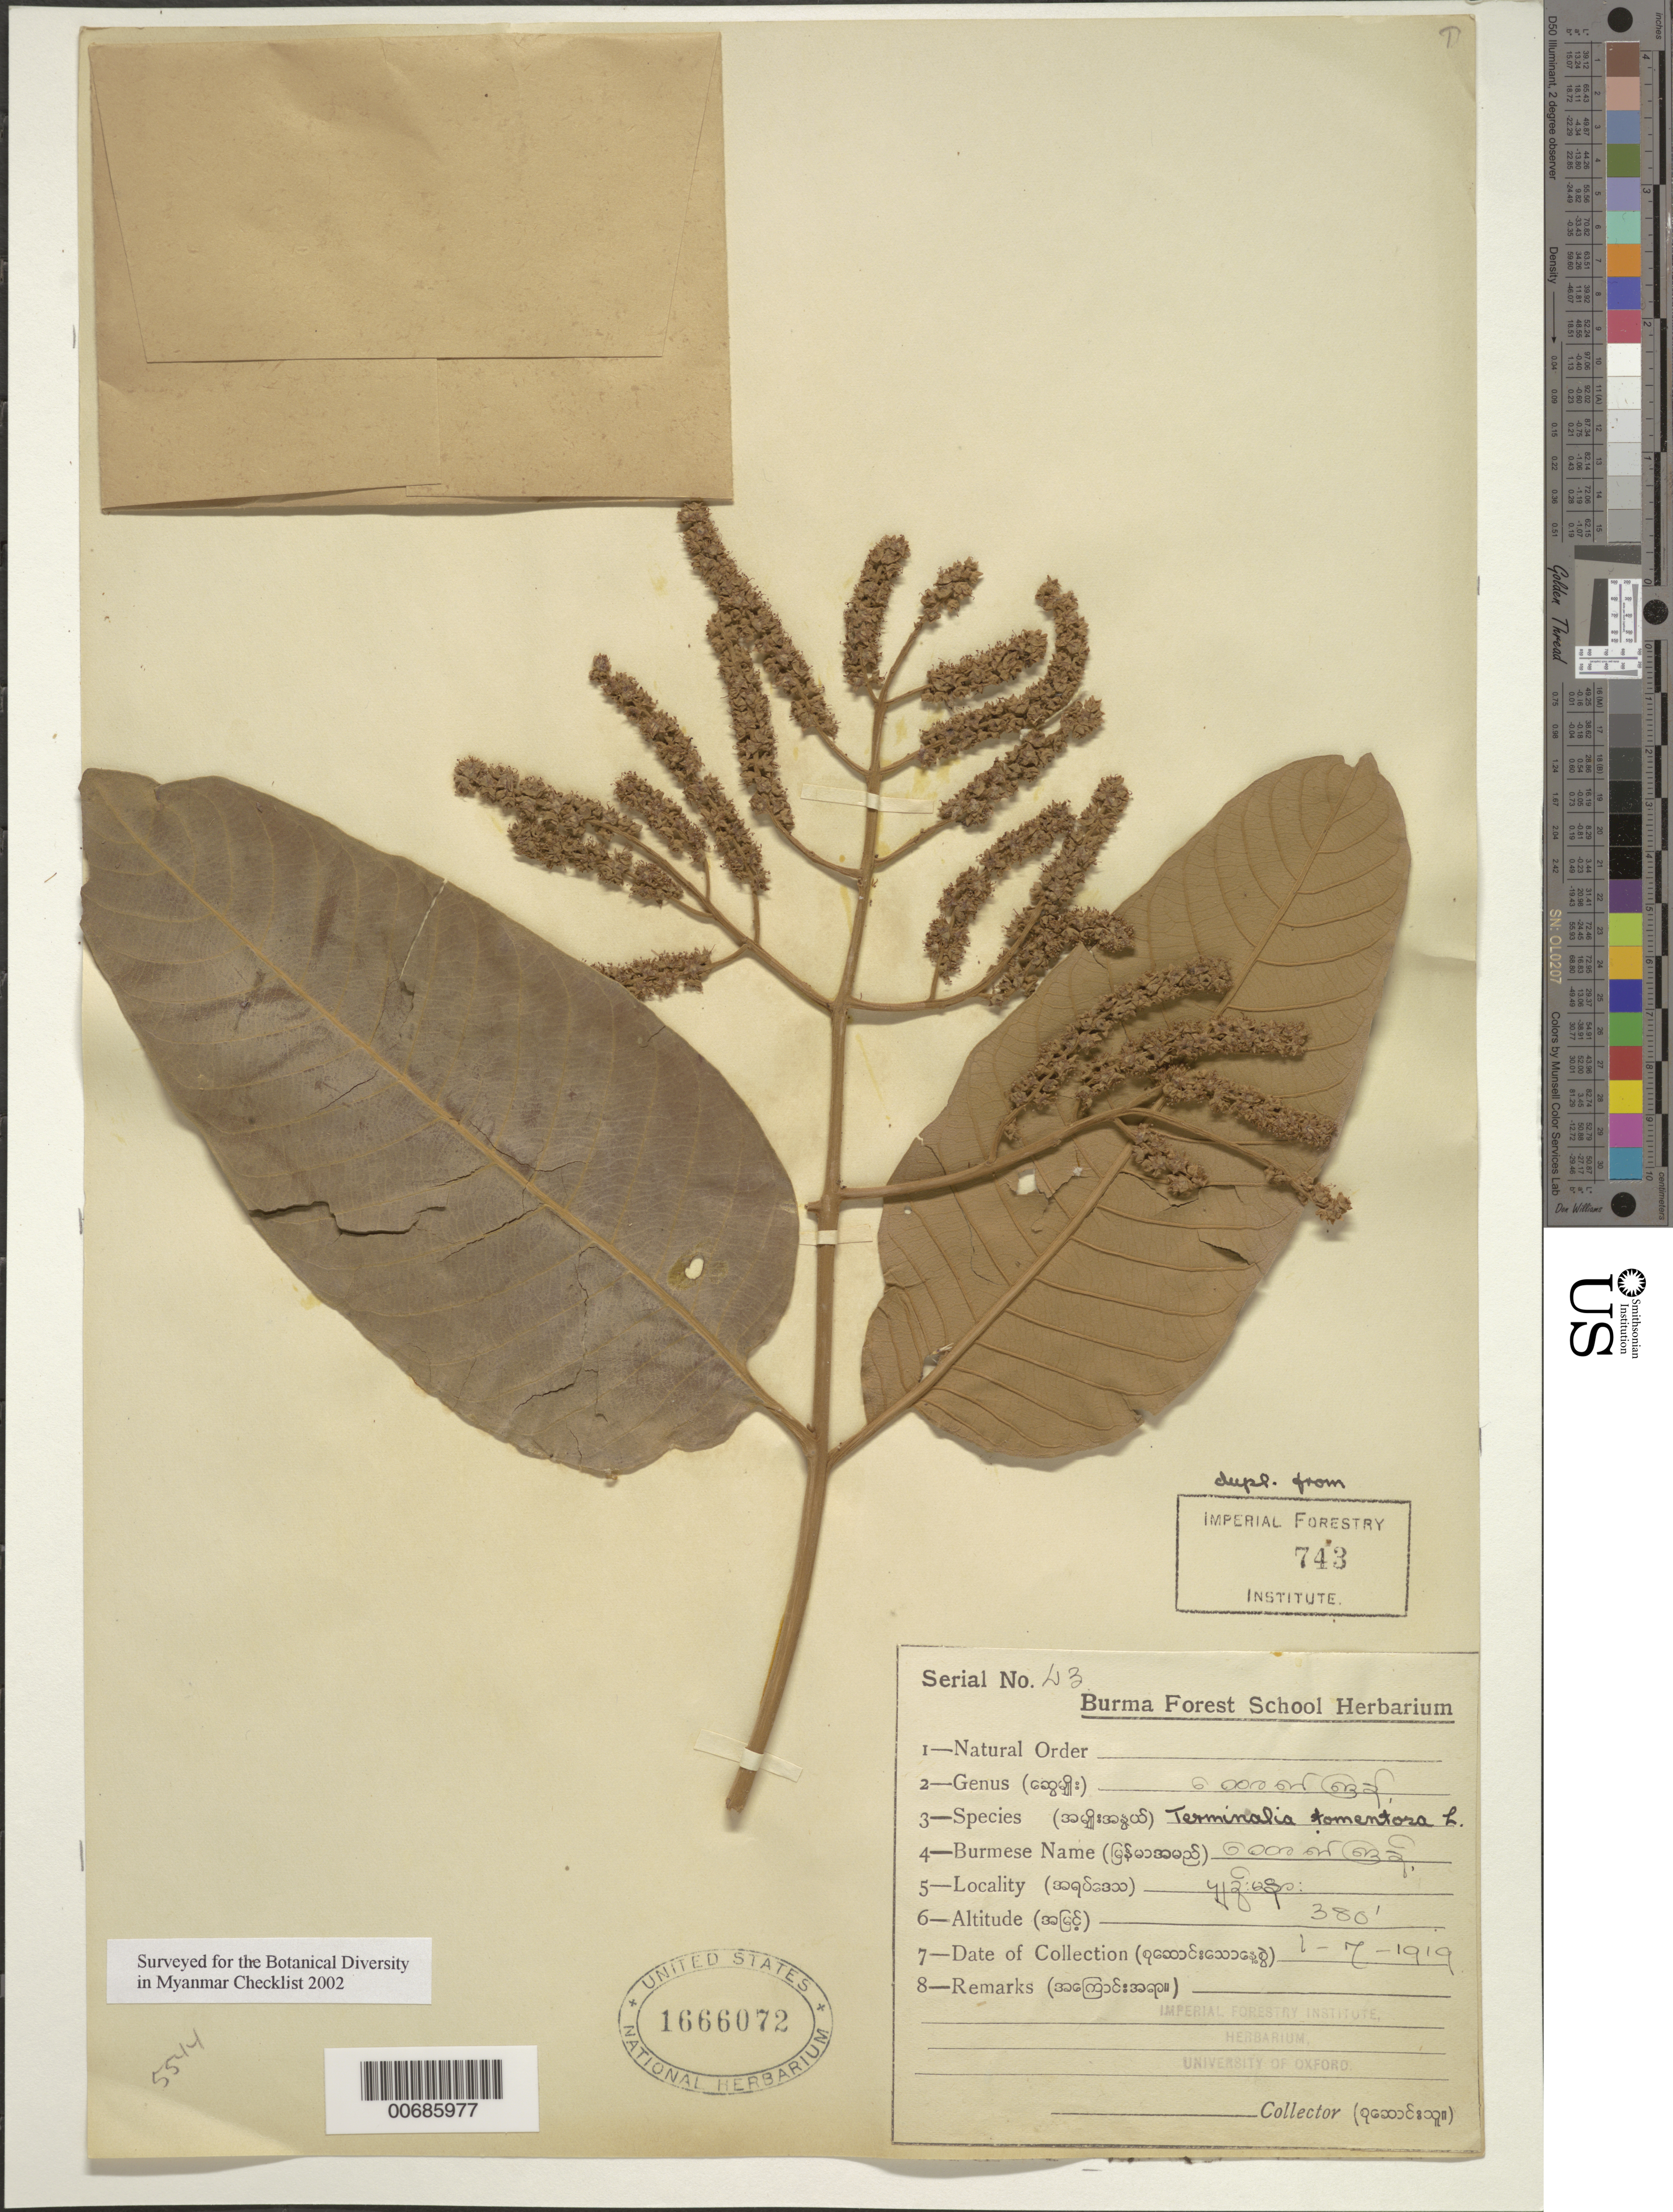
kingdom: Plantae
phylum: Tracheophyta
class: Magnoliopsida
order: Myrtales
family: Combretaceae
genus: Terminalia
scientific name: Terminalia tomentosa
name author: Wight & Arn.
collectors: Burma Forest School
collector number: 43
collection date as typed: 01 Jul 1919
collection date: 1919-07-01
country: Myanmar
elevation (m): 116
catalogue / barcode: US 1666072